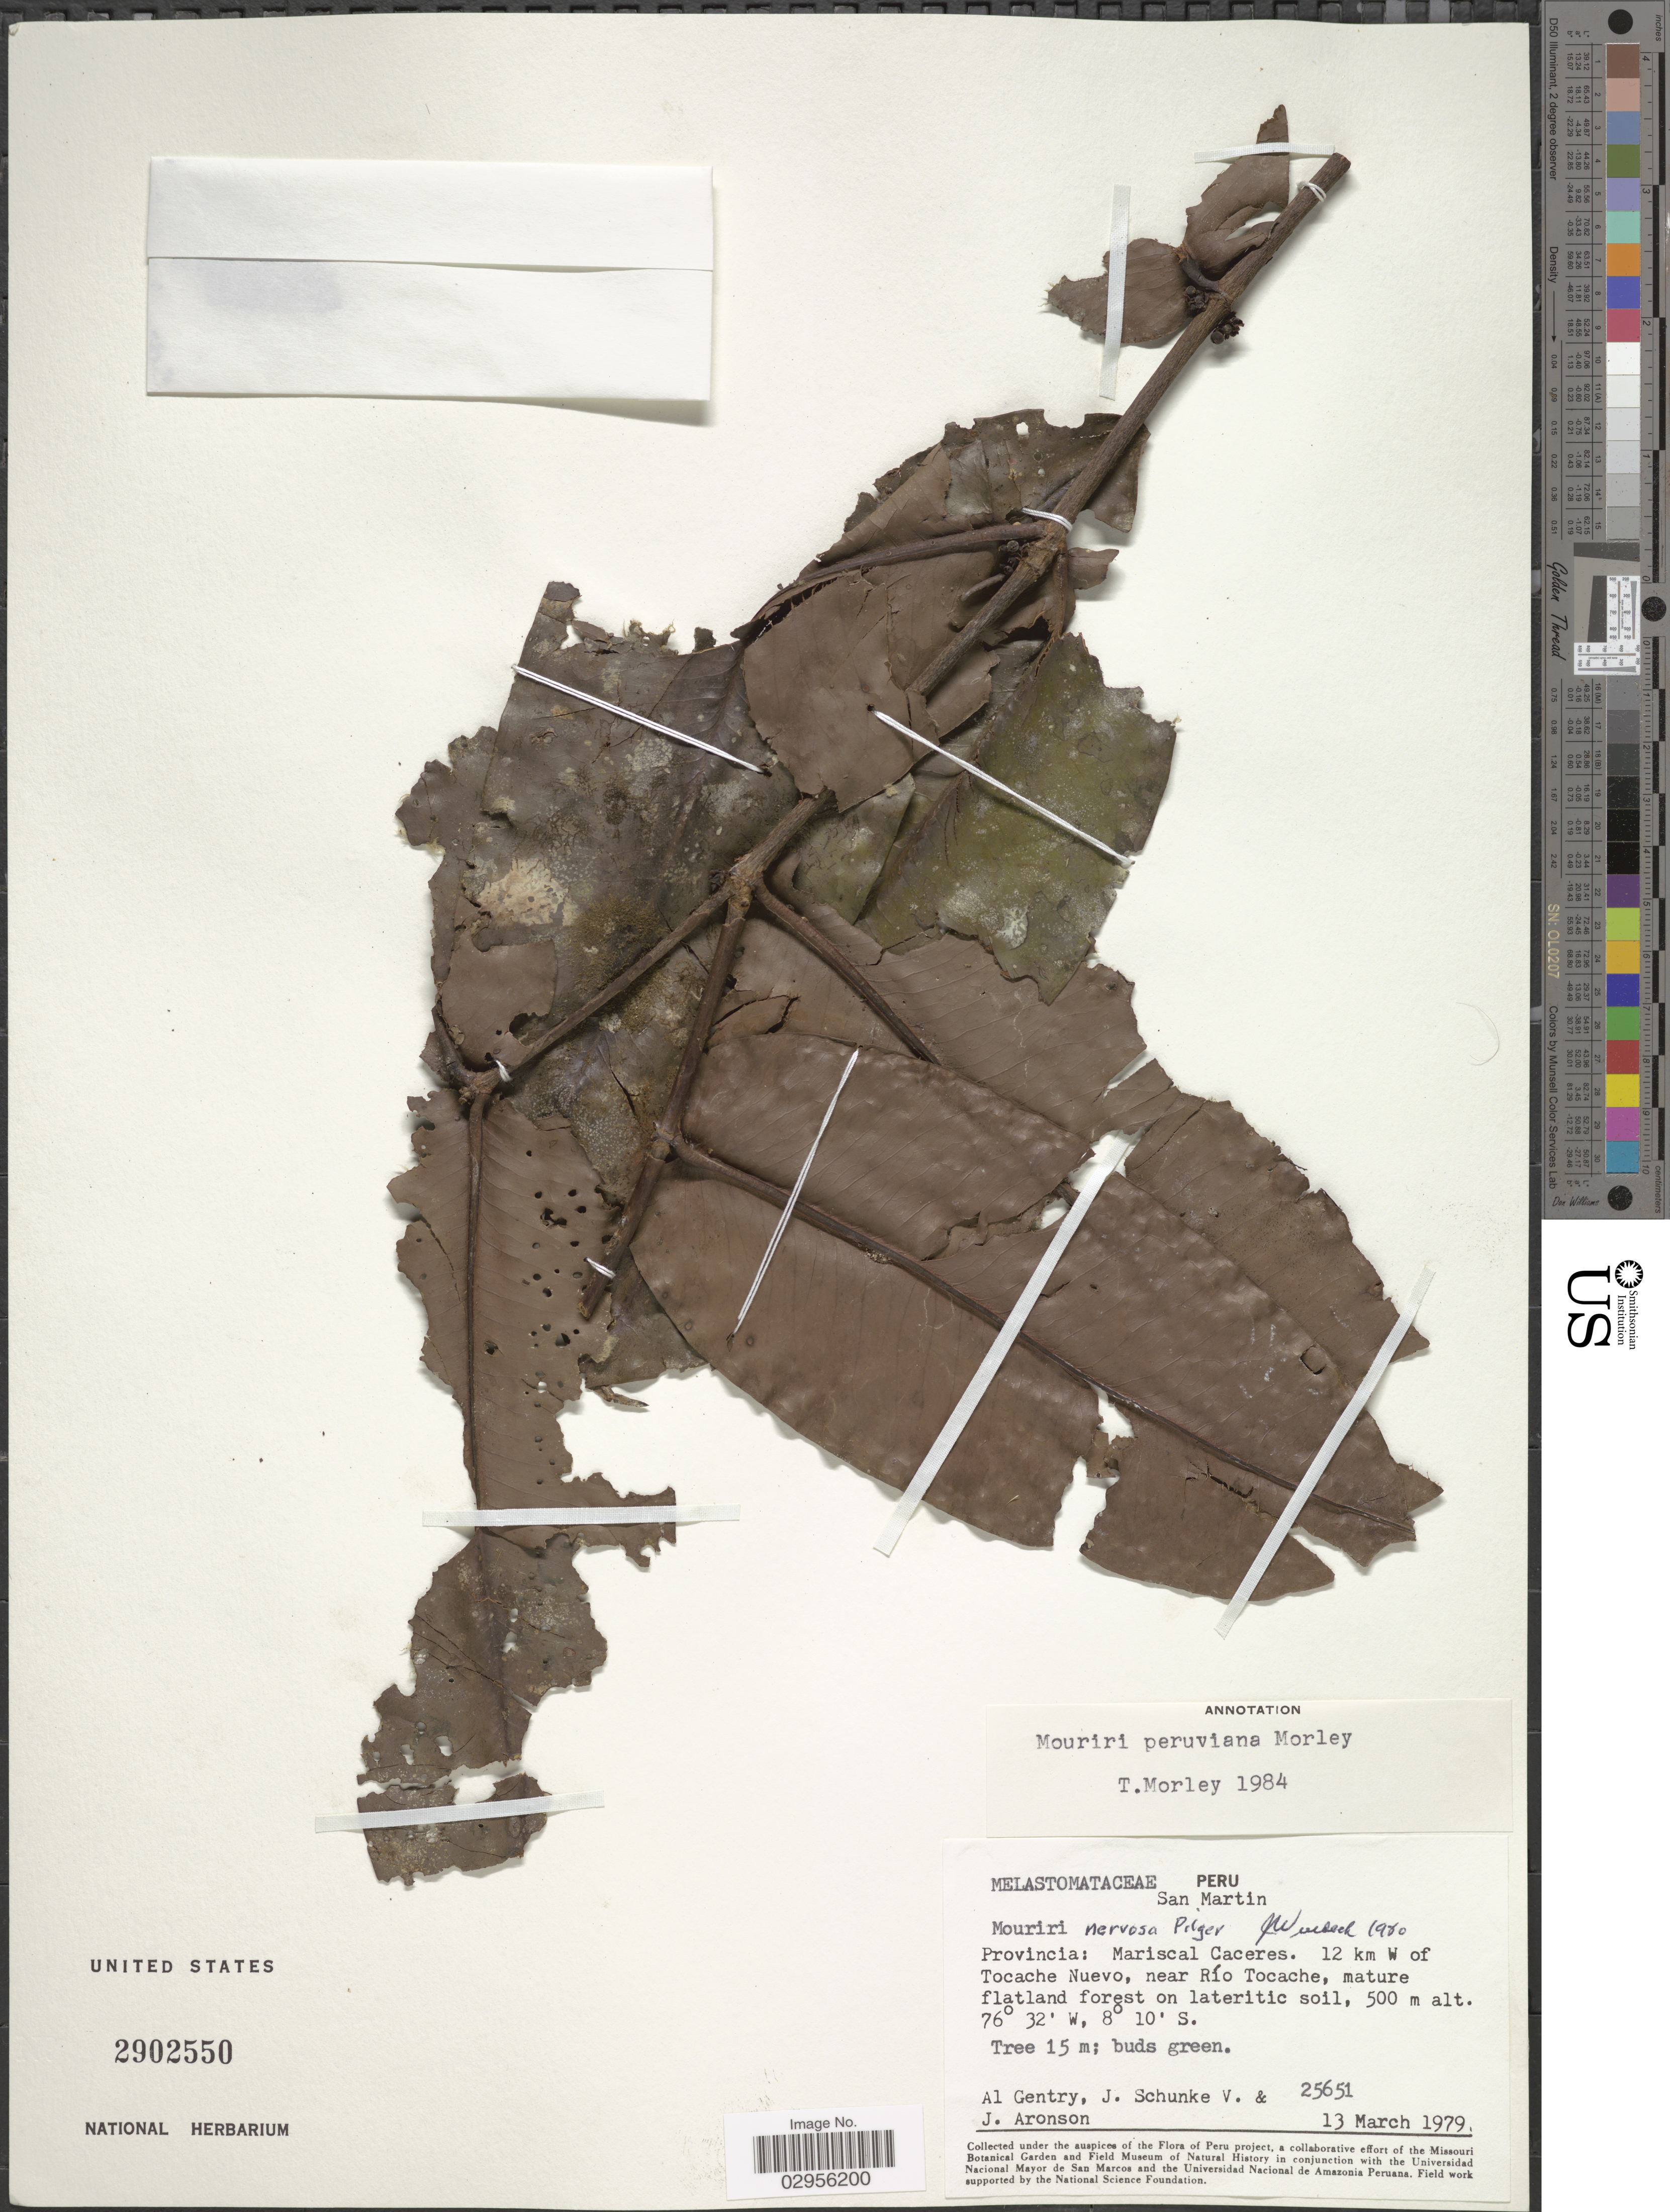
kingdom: Plantae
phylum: Tracheophyta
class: Magnoliopsida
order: Myrtales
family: Melastomataceae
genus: Mouriri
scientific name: Mouriri peruviana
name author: Morley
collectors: A. H. Gentry, J. Schunke Vigo & J. Aronson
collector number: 25651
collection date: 1979-03-13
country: Peru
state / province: San Martín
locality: Provincia: Mariscal Caceres. 12 km W of Tocache Nuevo, near Río Tocache.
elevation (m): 500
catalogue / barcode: US 2902550